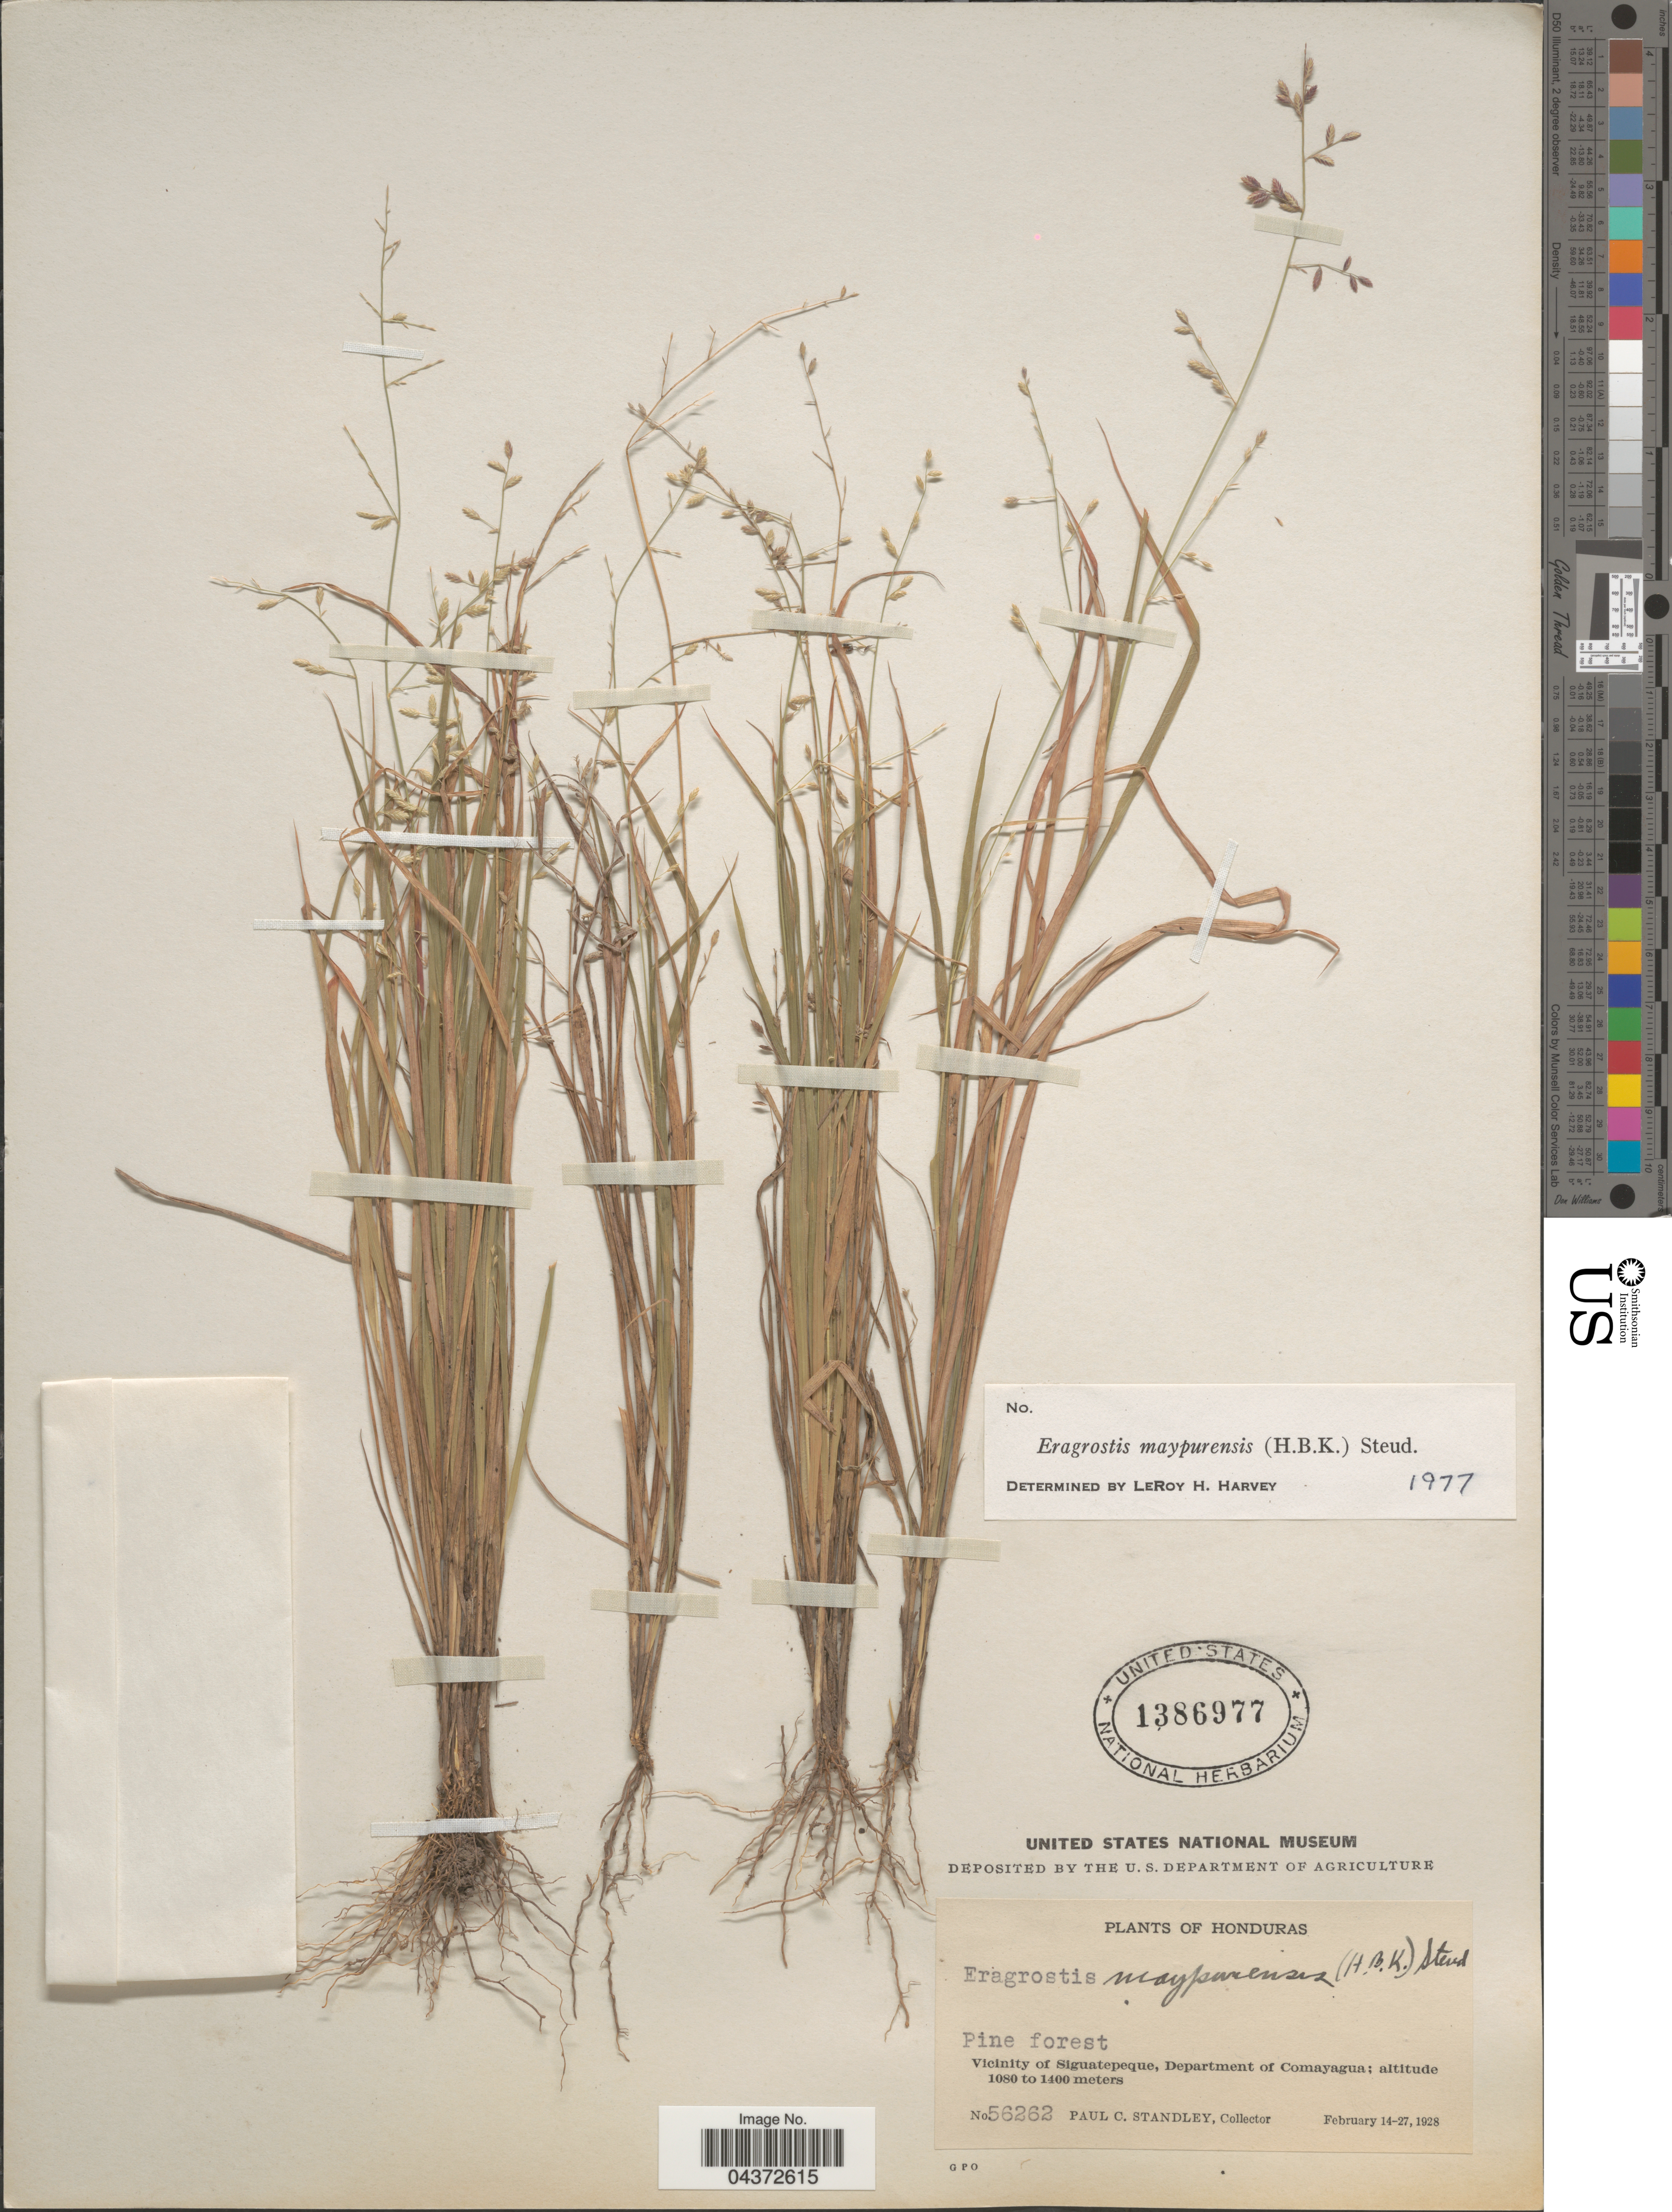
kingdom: Plantae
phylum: Tracheophyta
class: Liliopsida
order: Poales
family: Poaceae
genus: Eragrostis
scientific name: Eragrostis maypurensis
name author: (Kunth) Steud.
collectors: P. C. Standley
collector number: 56262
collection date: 1928-02-14/1928-02-27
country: Honduras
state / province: Comayagua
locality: Pine forest. Vicinity of Siguatepeque, Department of Comayagua.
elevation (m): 1080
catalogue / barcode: US 1386977